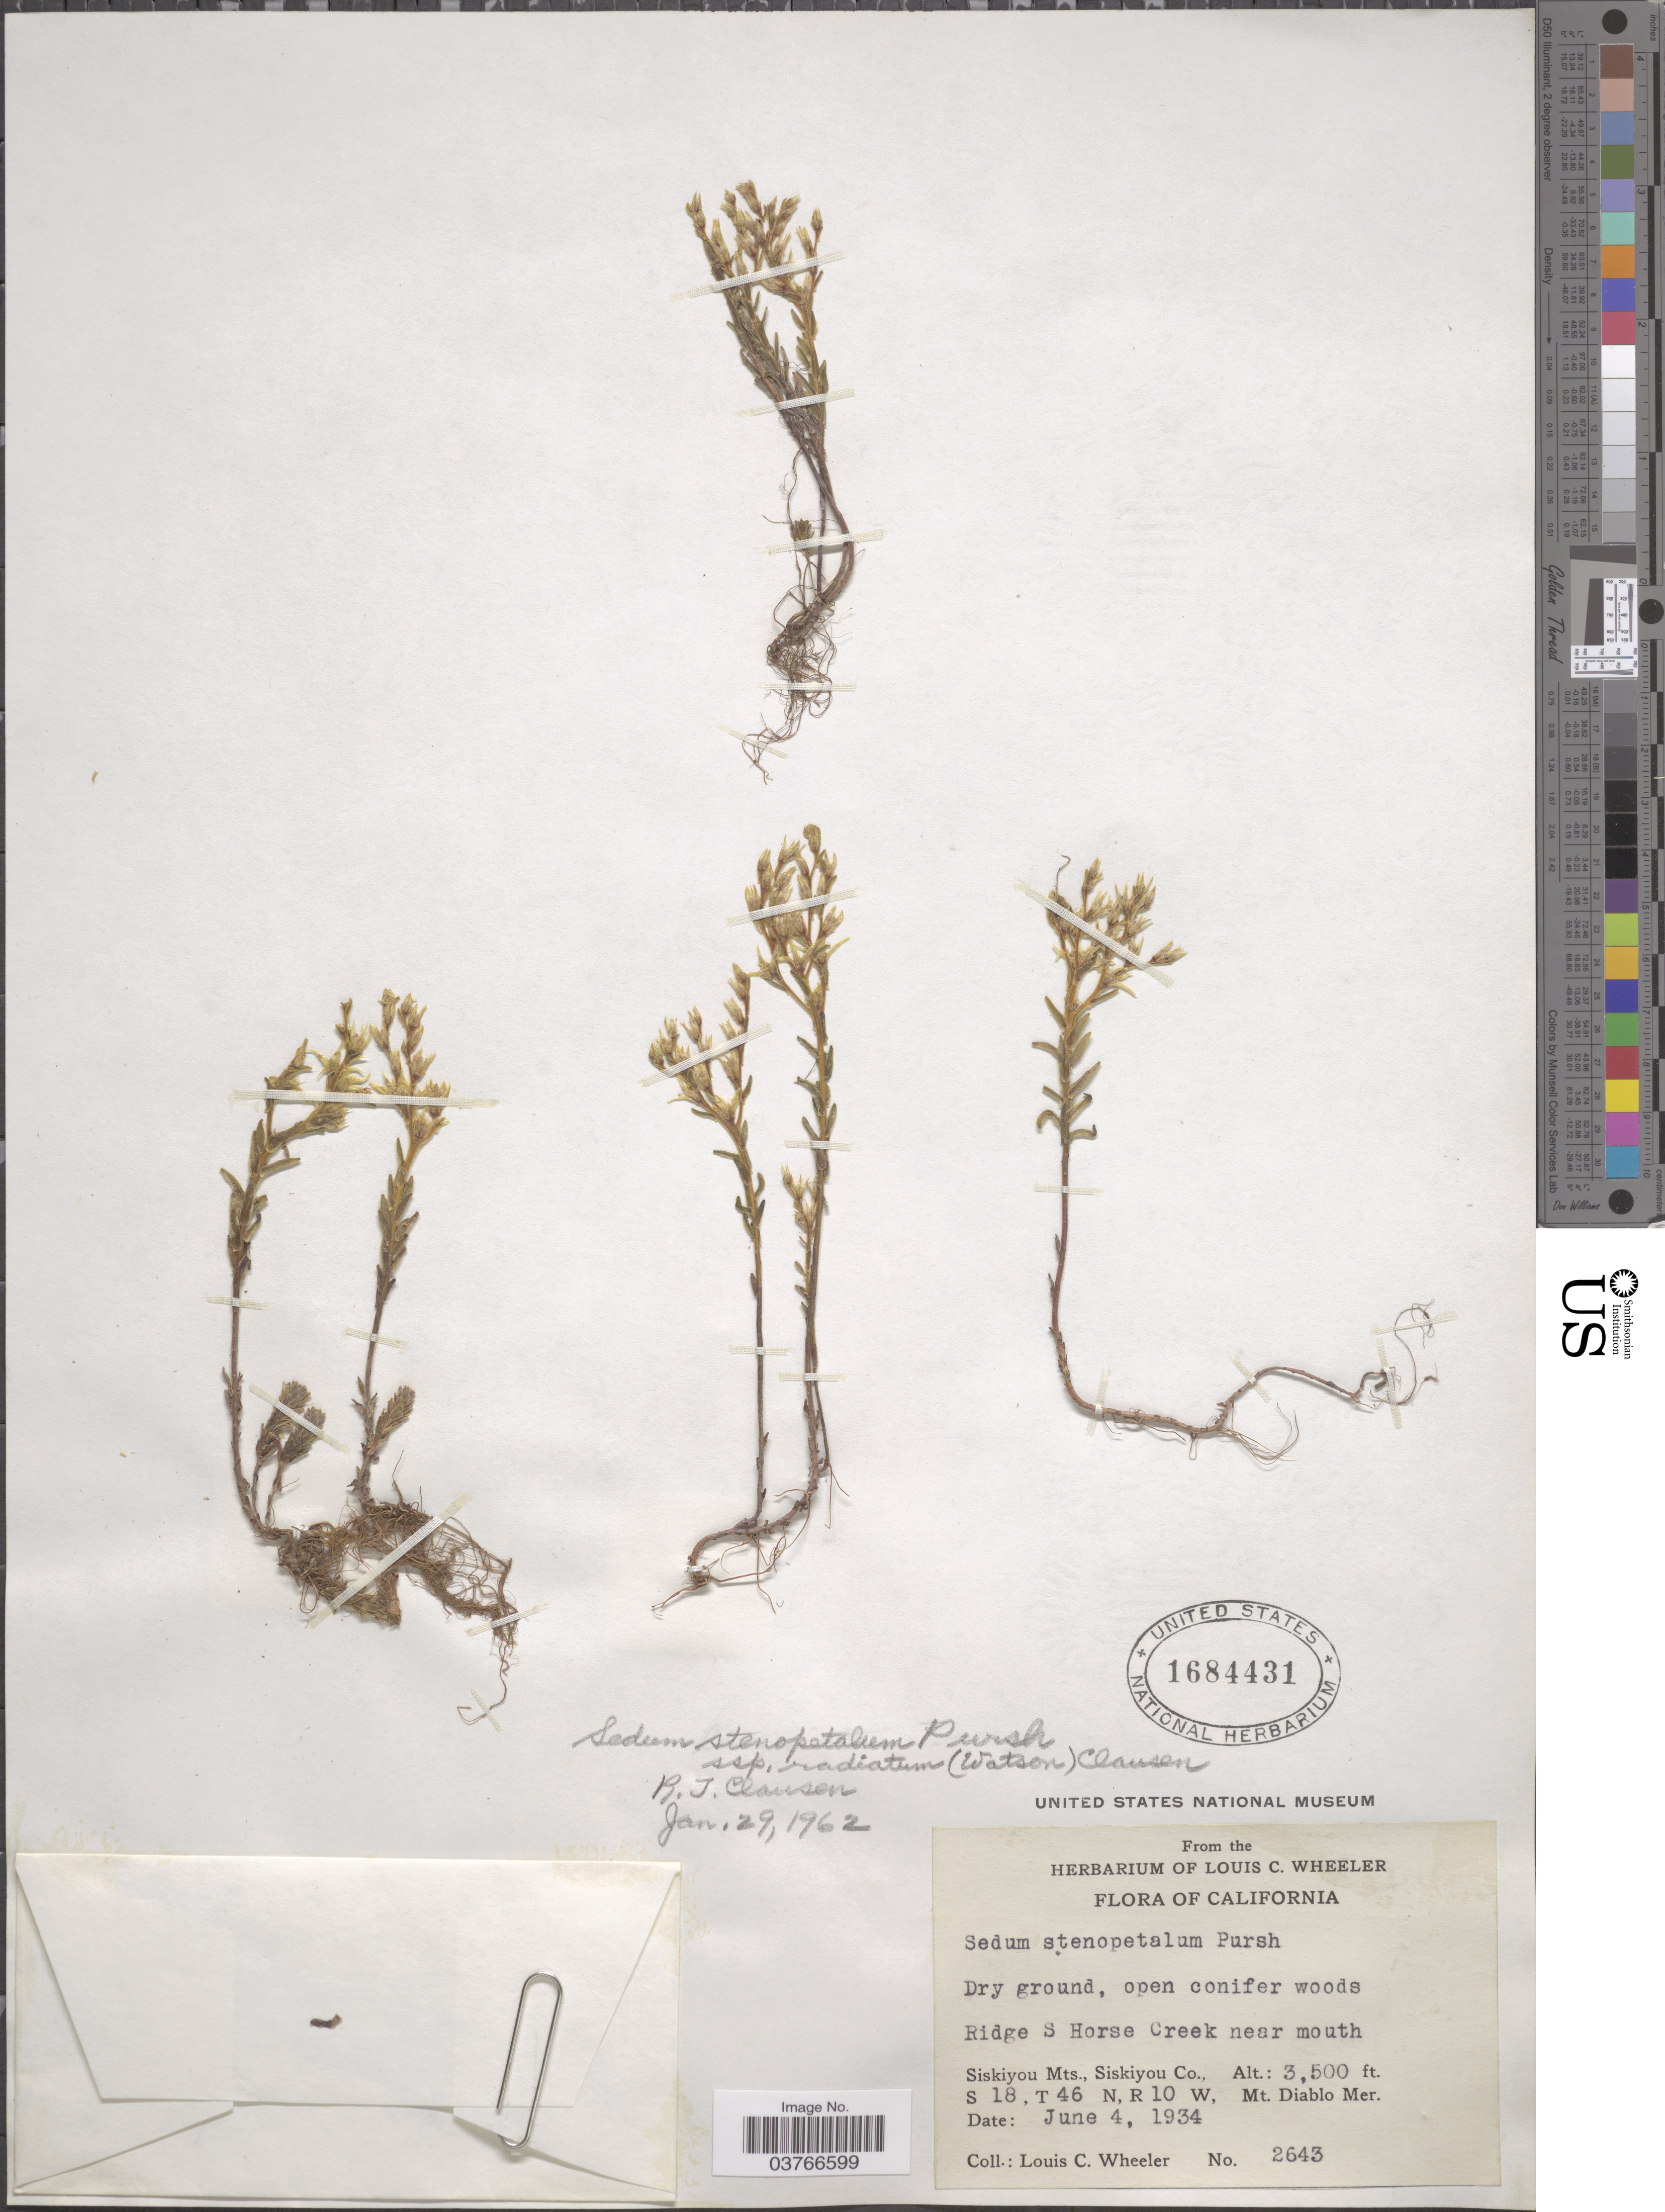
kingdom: Plantae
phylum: Tracheophyta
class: Magnoliopsida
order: Saxifragales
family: Crassulaceae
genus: Sedum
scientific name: Sedum radiatum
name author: S. Watson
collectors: L. C. Wheeler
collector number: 2643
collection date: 1934-06-04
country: United States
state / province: California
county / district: Siskiyou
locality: Ridge S Horse Creek near mouth Siskiyou Mts., Siskiyou Co. S 18, T 46 N, R 10 W, Mt. Diablo Mer.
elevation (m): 1067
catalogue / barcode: US 1684431